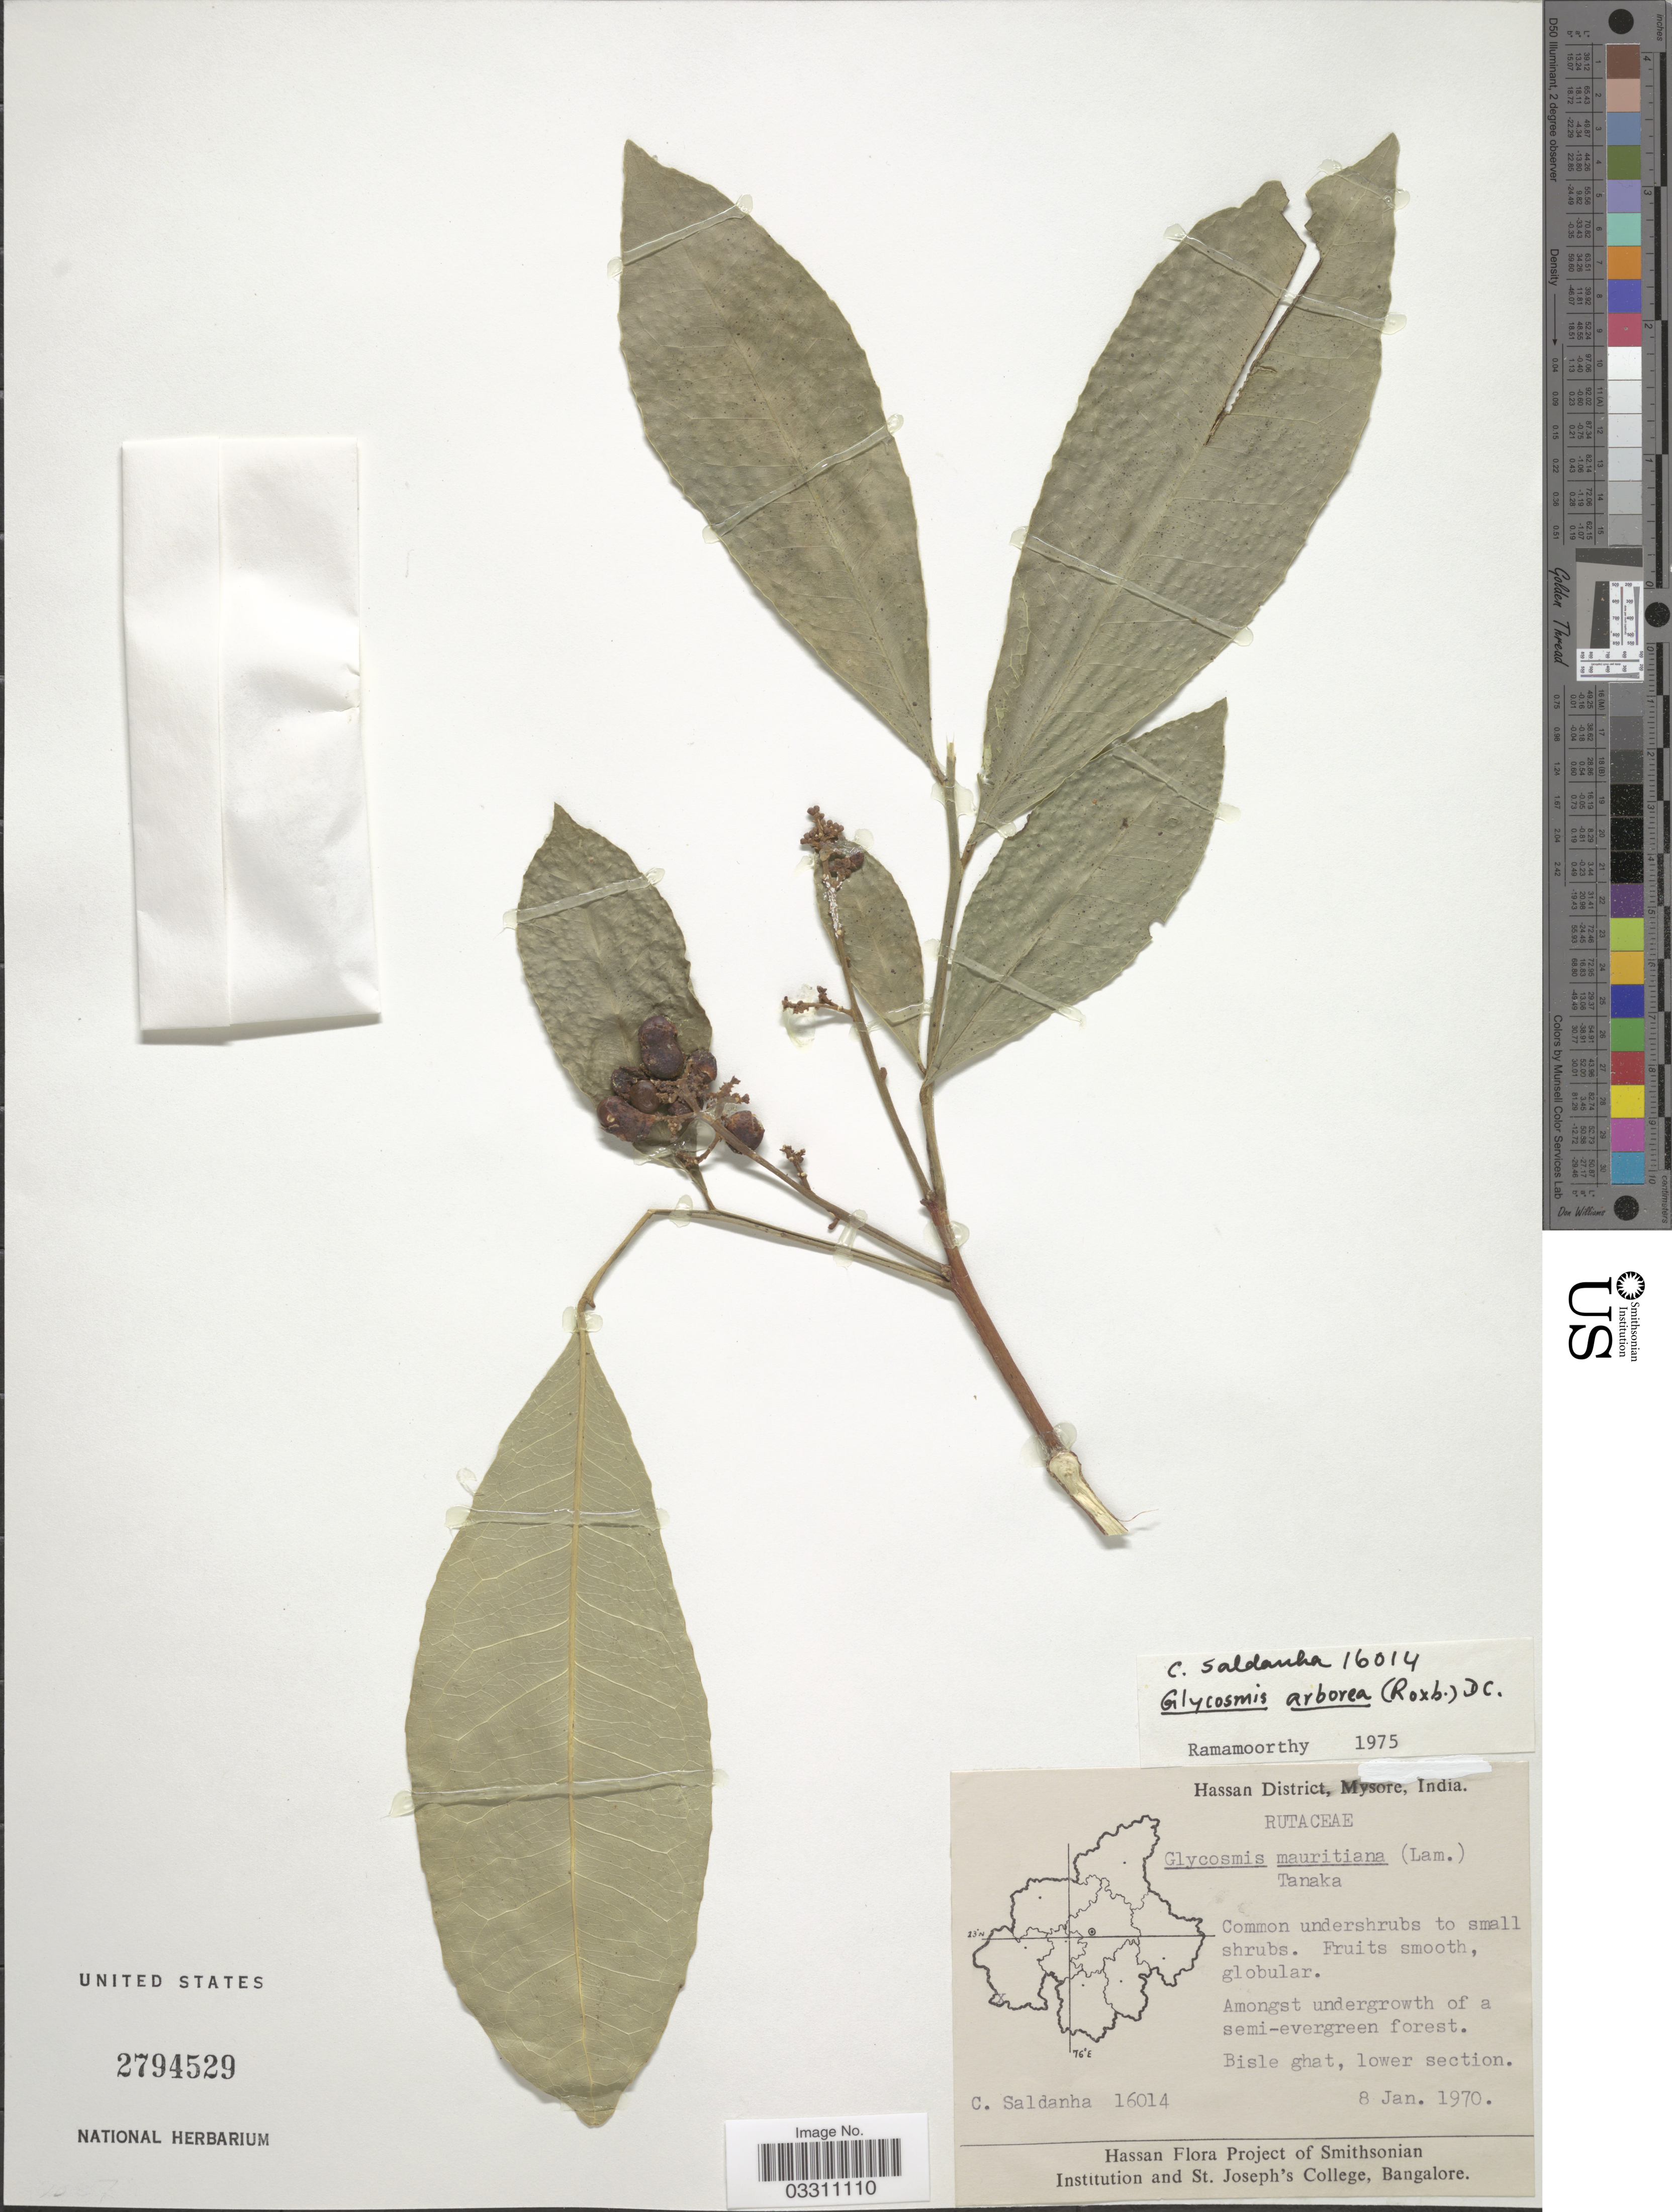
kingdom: Plantae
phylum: Tracheophyta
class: Magnoliopsida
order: Sapindales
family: Rutaceae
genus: Glycosmis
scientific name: Glycosmis pentaphylla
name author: (Retz.) DC.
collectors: C. Saldanha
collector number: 16014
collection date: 1970-01-08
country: India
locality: Hassan District, Mysore, Bisle ghat, lower section.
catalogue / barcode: US 2794529